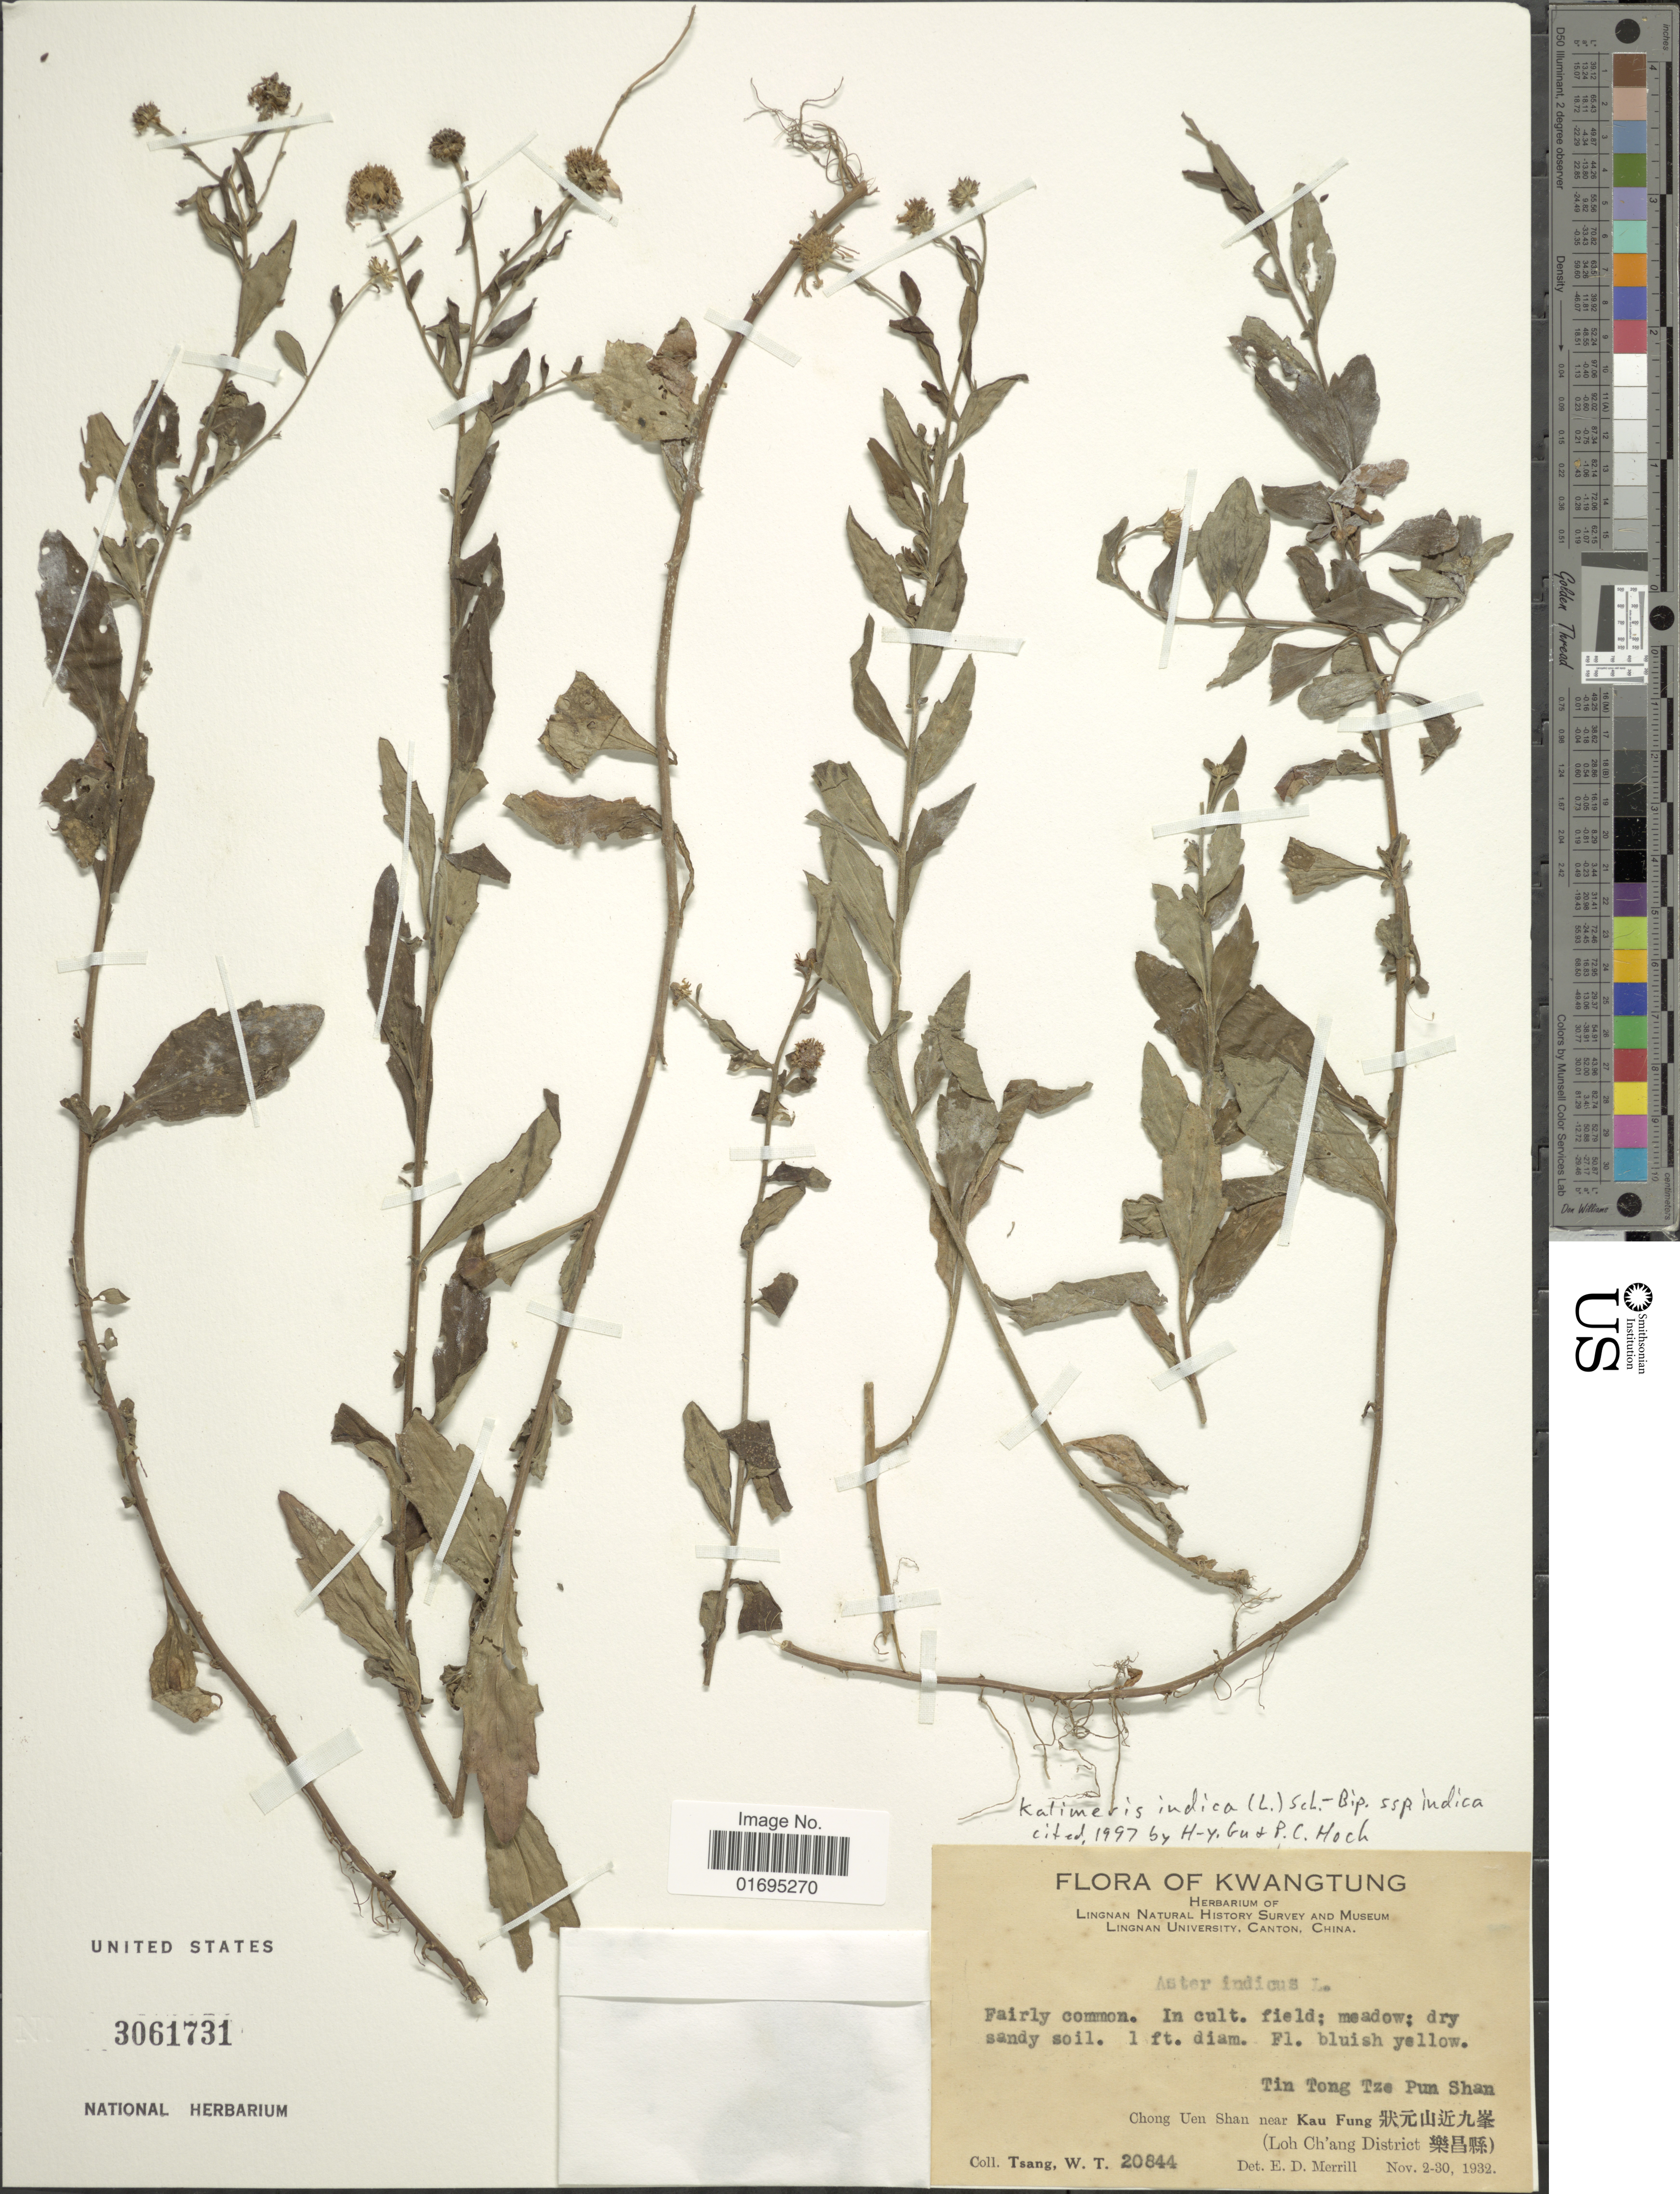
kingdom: Plantae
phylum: Tracheophyta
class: Magnoliopsida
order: Asterales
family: Asteraceae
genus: Kalimeris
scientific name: Kalimeris indica subsp. indica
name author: (L.) Sch. Bip.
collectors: W. T. Tsang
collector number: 20844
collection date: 1932-11-02/1932-11-30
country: China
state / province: Guangdong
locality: Tin Tong Tze Pun Syhan, Chong Uen Shan near Kau Fung (Loh Ch'ang District)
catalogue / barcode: US 3061731